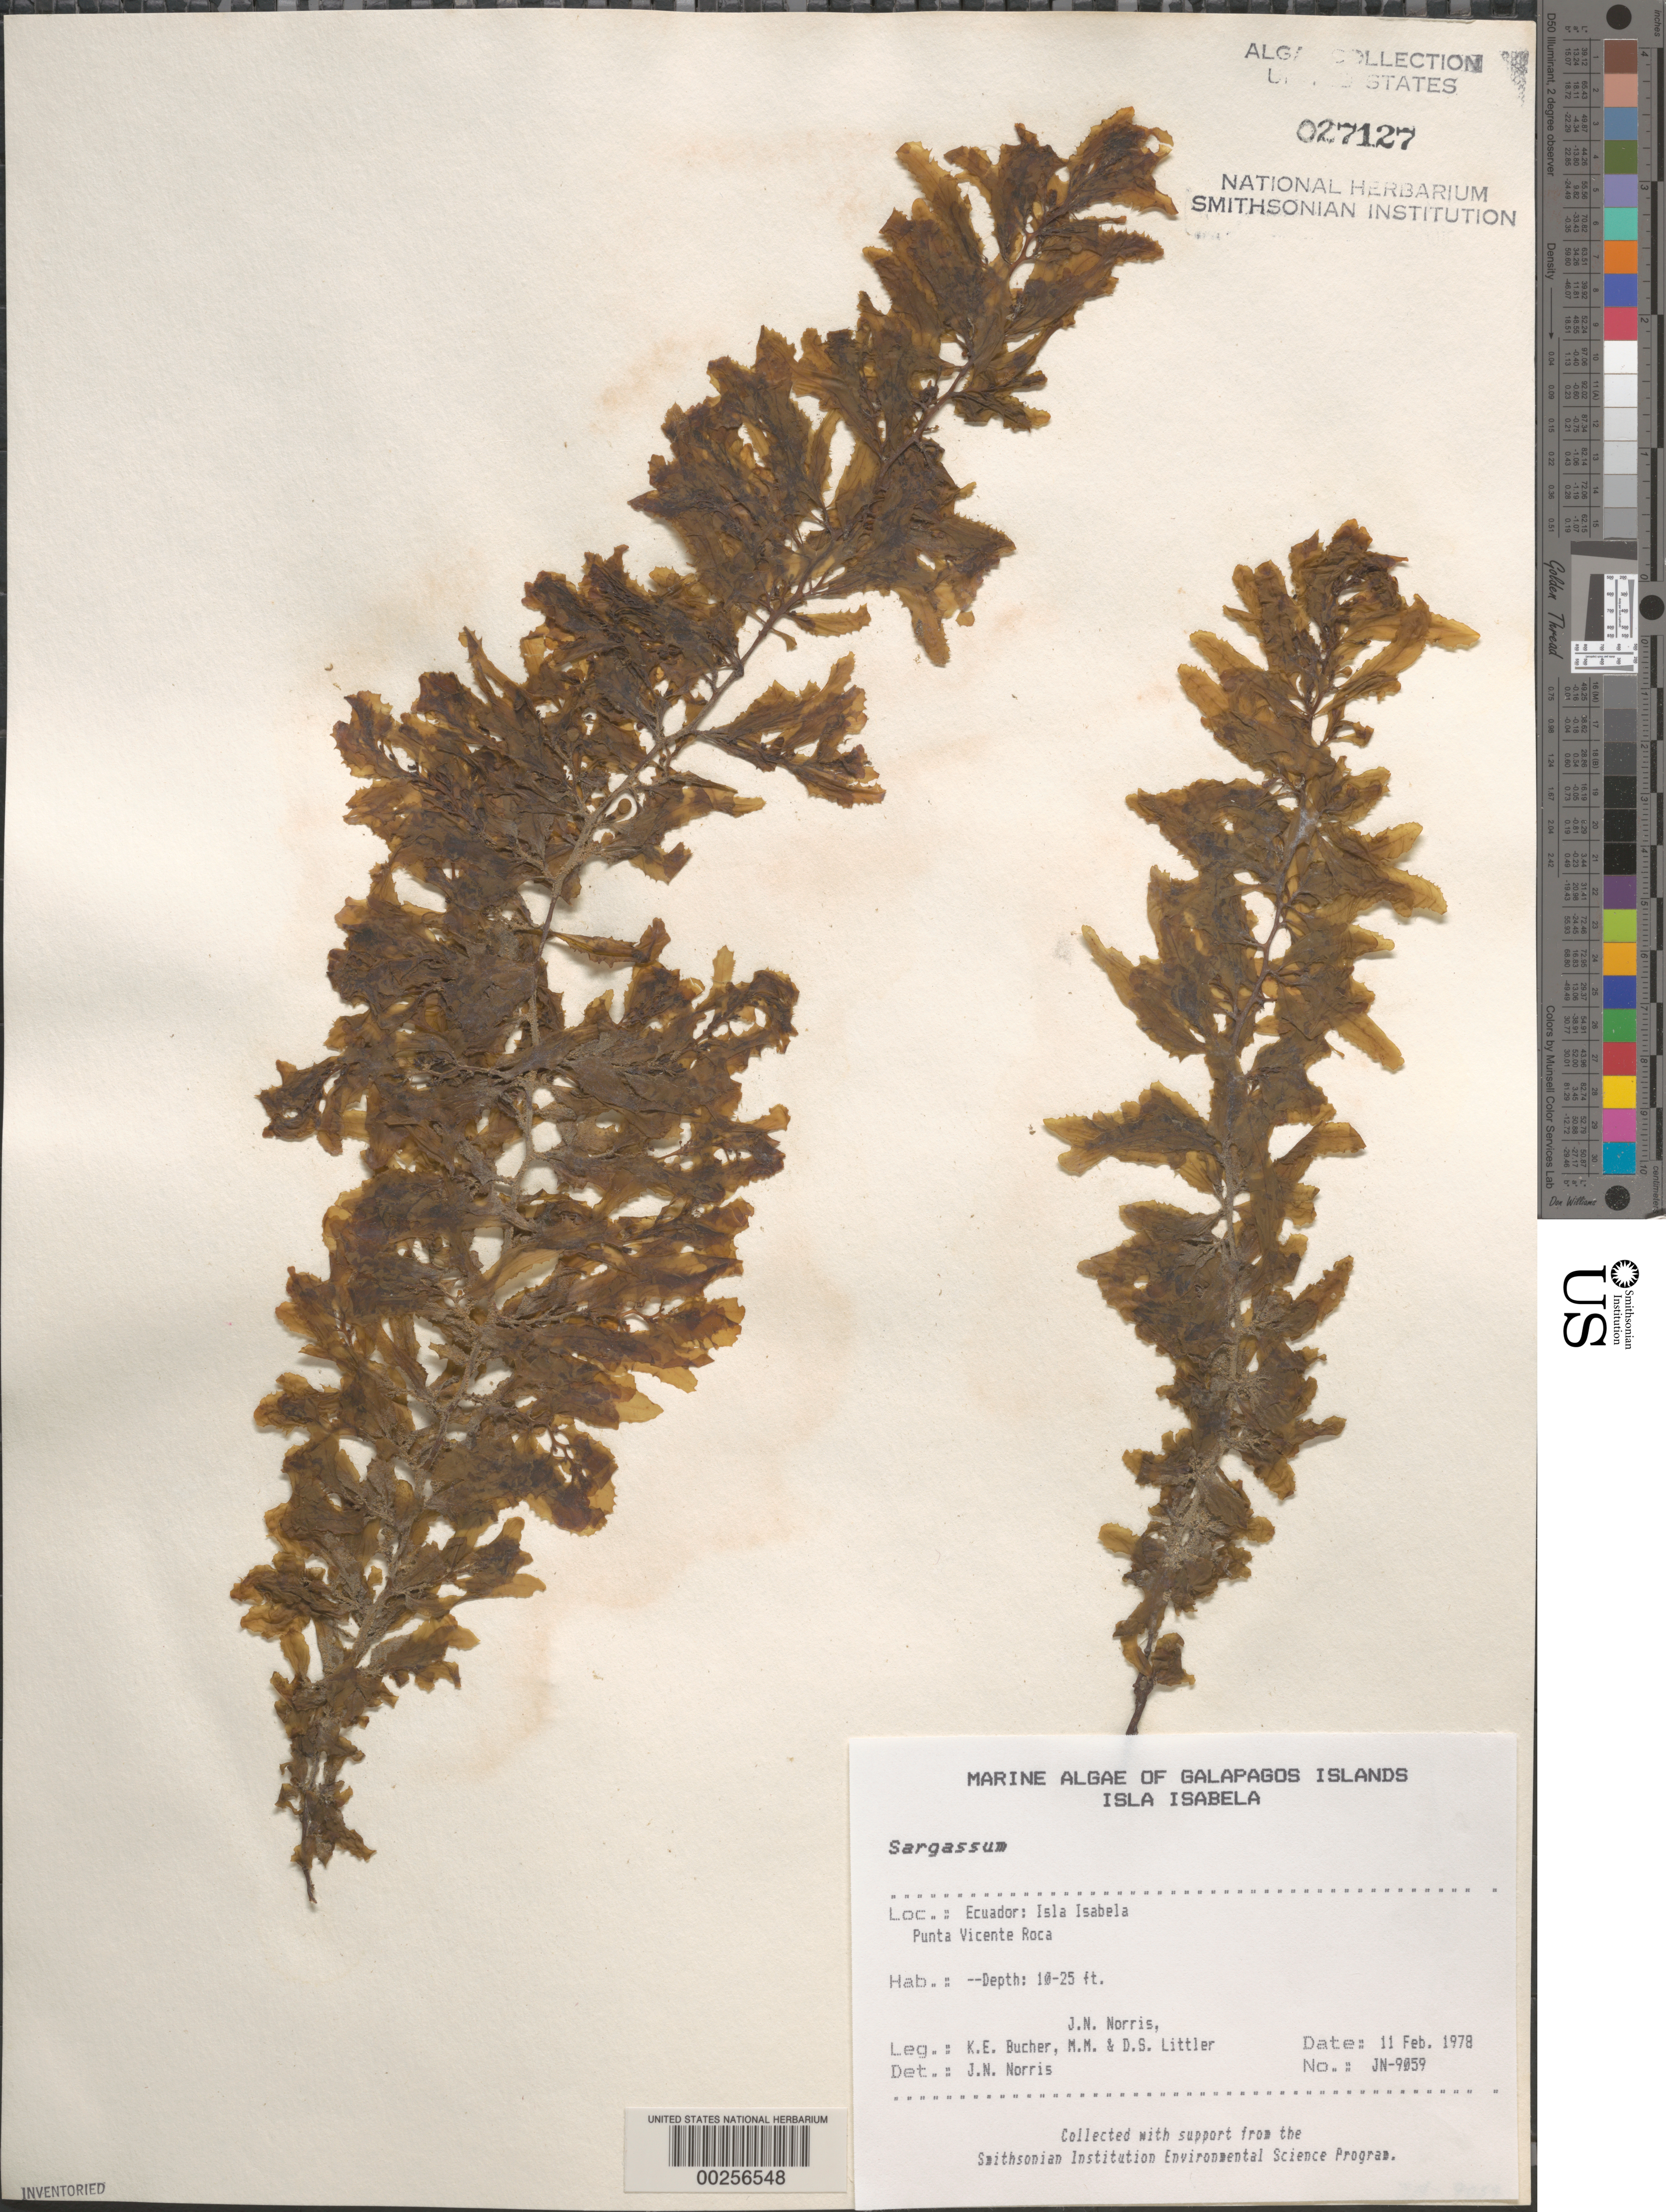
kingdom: Chromista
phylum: Ochrophyta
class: Phaeophyceae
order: Fucales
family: Sargassaceae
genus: Sargassum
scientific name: Sargassum sp.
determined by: Norris, James N.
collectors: J. N. Norris, K. E. Bucher, M. M. Littler & D. S. Littler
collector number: JN-9059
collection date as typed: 11 Feb 1978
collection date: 1978-02-11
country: Ecuador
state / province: Colón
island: Isabela [Albemarle]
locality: Punta Vicente Roca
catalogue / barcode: US 27127